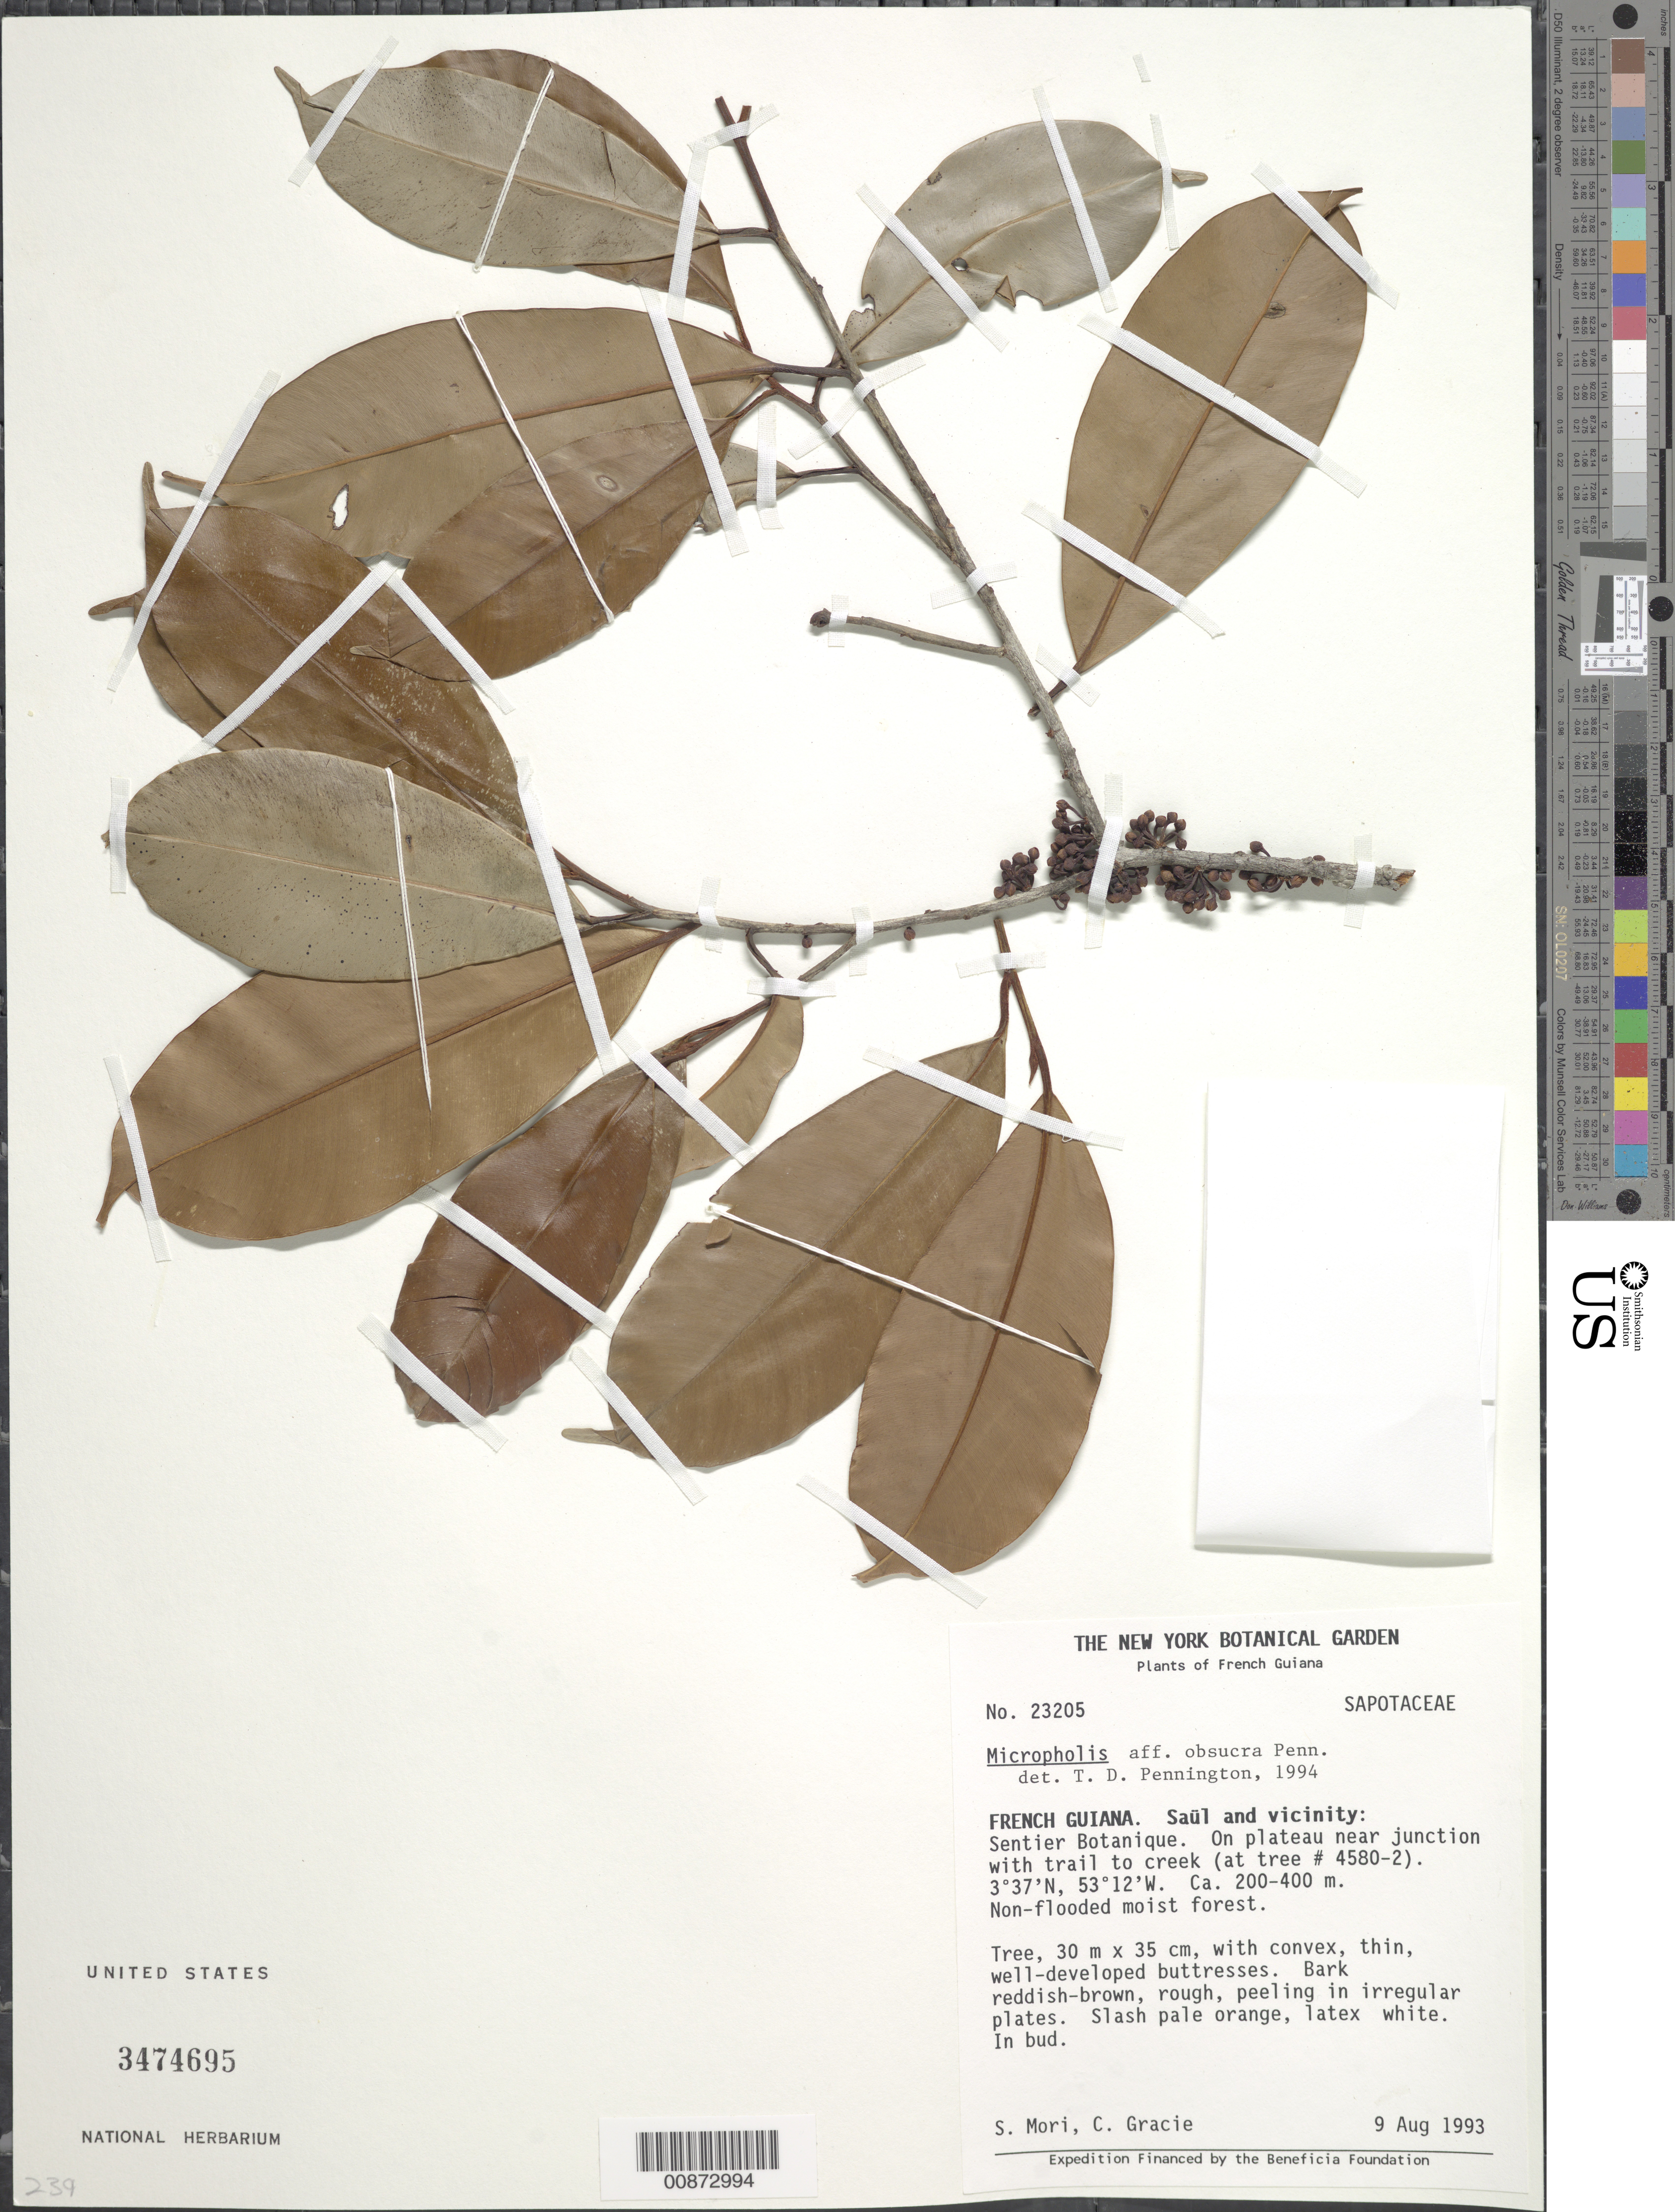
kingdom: Plantae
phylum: Tracheophyta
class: Magnoliopsida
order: Ericales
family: Sapotaceae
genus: Micropholis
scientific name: Micropholis obscura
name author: T.D. Penn.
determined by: Pennington, T. D., (K)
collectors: S. Mori & C. A. Gracie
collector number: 23205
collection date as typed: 9-Aug-93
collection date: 1993-08-09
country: French Guiana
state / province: Saint-Laurent-du-Maroni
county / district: Saül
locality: Saül and vic., Sentier Botanique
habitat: Non-flooded moist forest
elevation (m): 200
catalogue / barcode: US 3474695